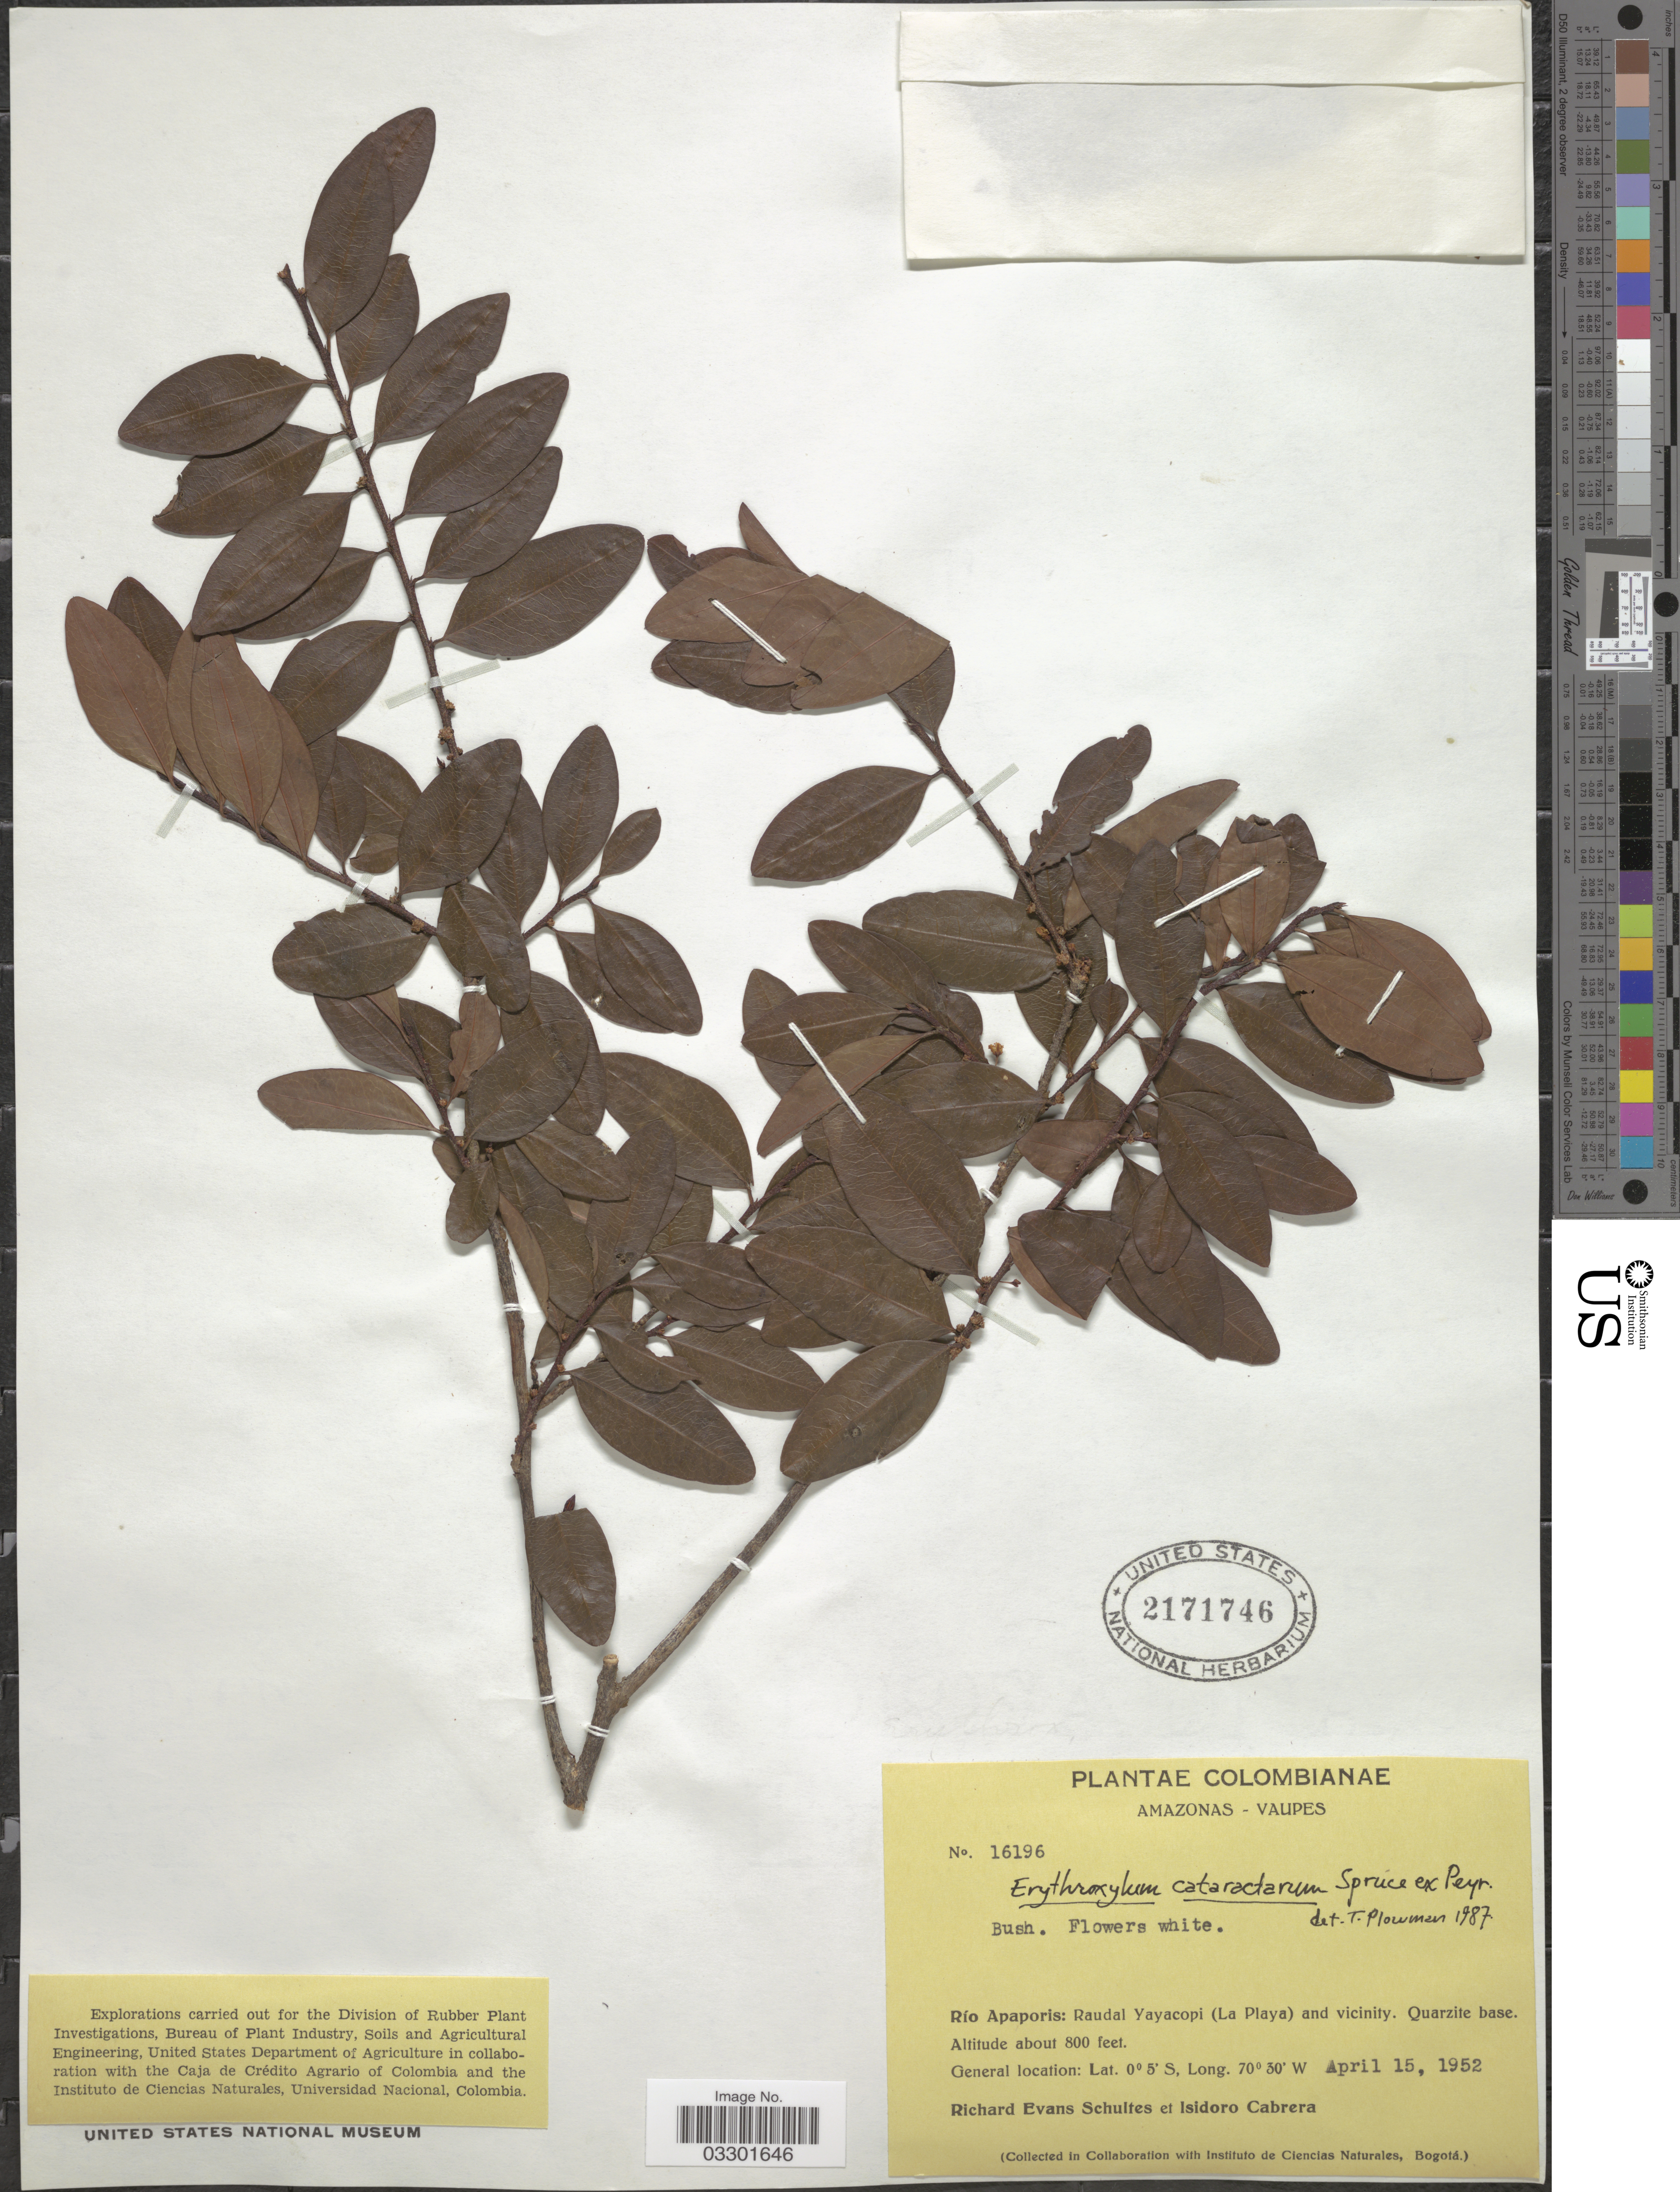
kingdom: Plantae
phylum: Tracheophyta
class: Magnoliopsida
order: Malpighiales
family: Erythroxylaceae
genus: Erythroxylum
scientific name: Erythroxylum cataractarum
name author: Spruce ex Peyr.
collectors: R. E. Schultes & I. Cabrera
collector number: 16196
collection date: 1952-04-15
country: Colombia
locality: Amazonas - Vaupes. Río Apaporis: Raudal Yayacopi (La Playa) and vicinity. Quarzite base.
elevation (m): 244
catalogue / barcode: US 2171746